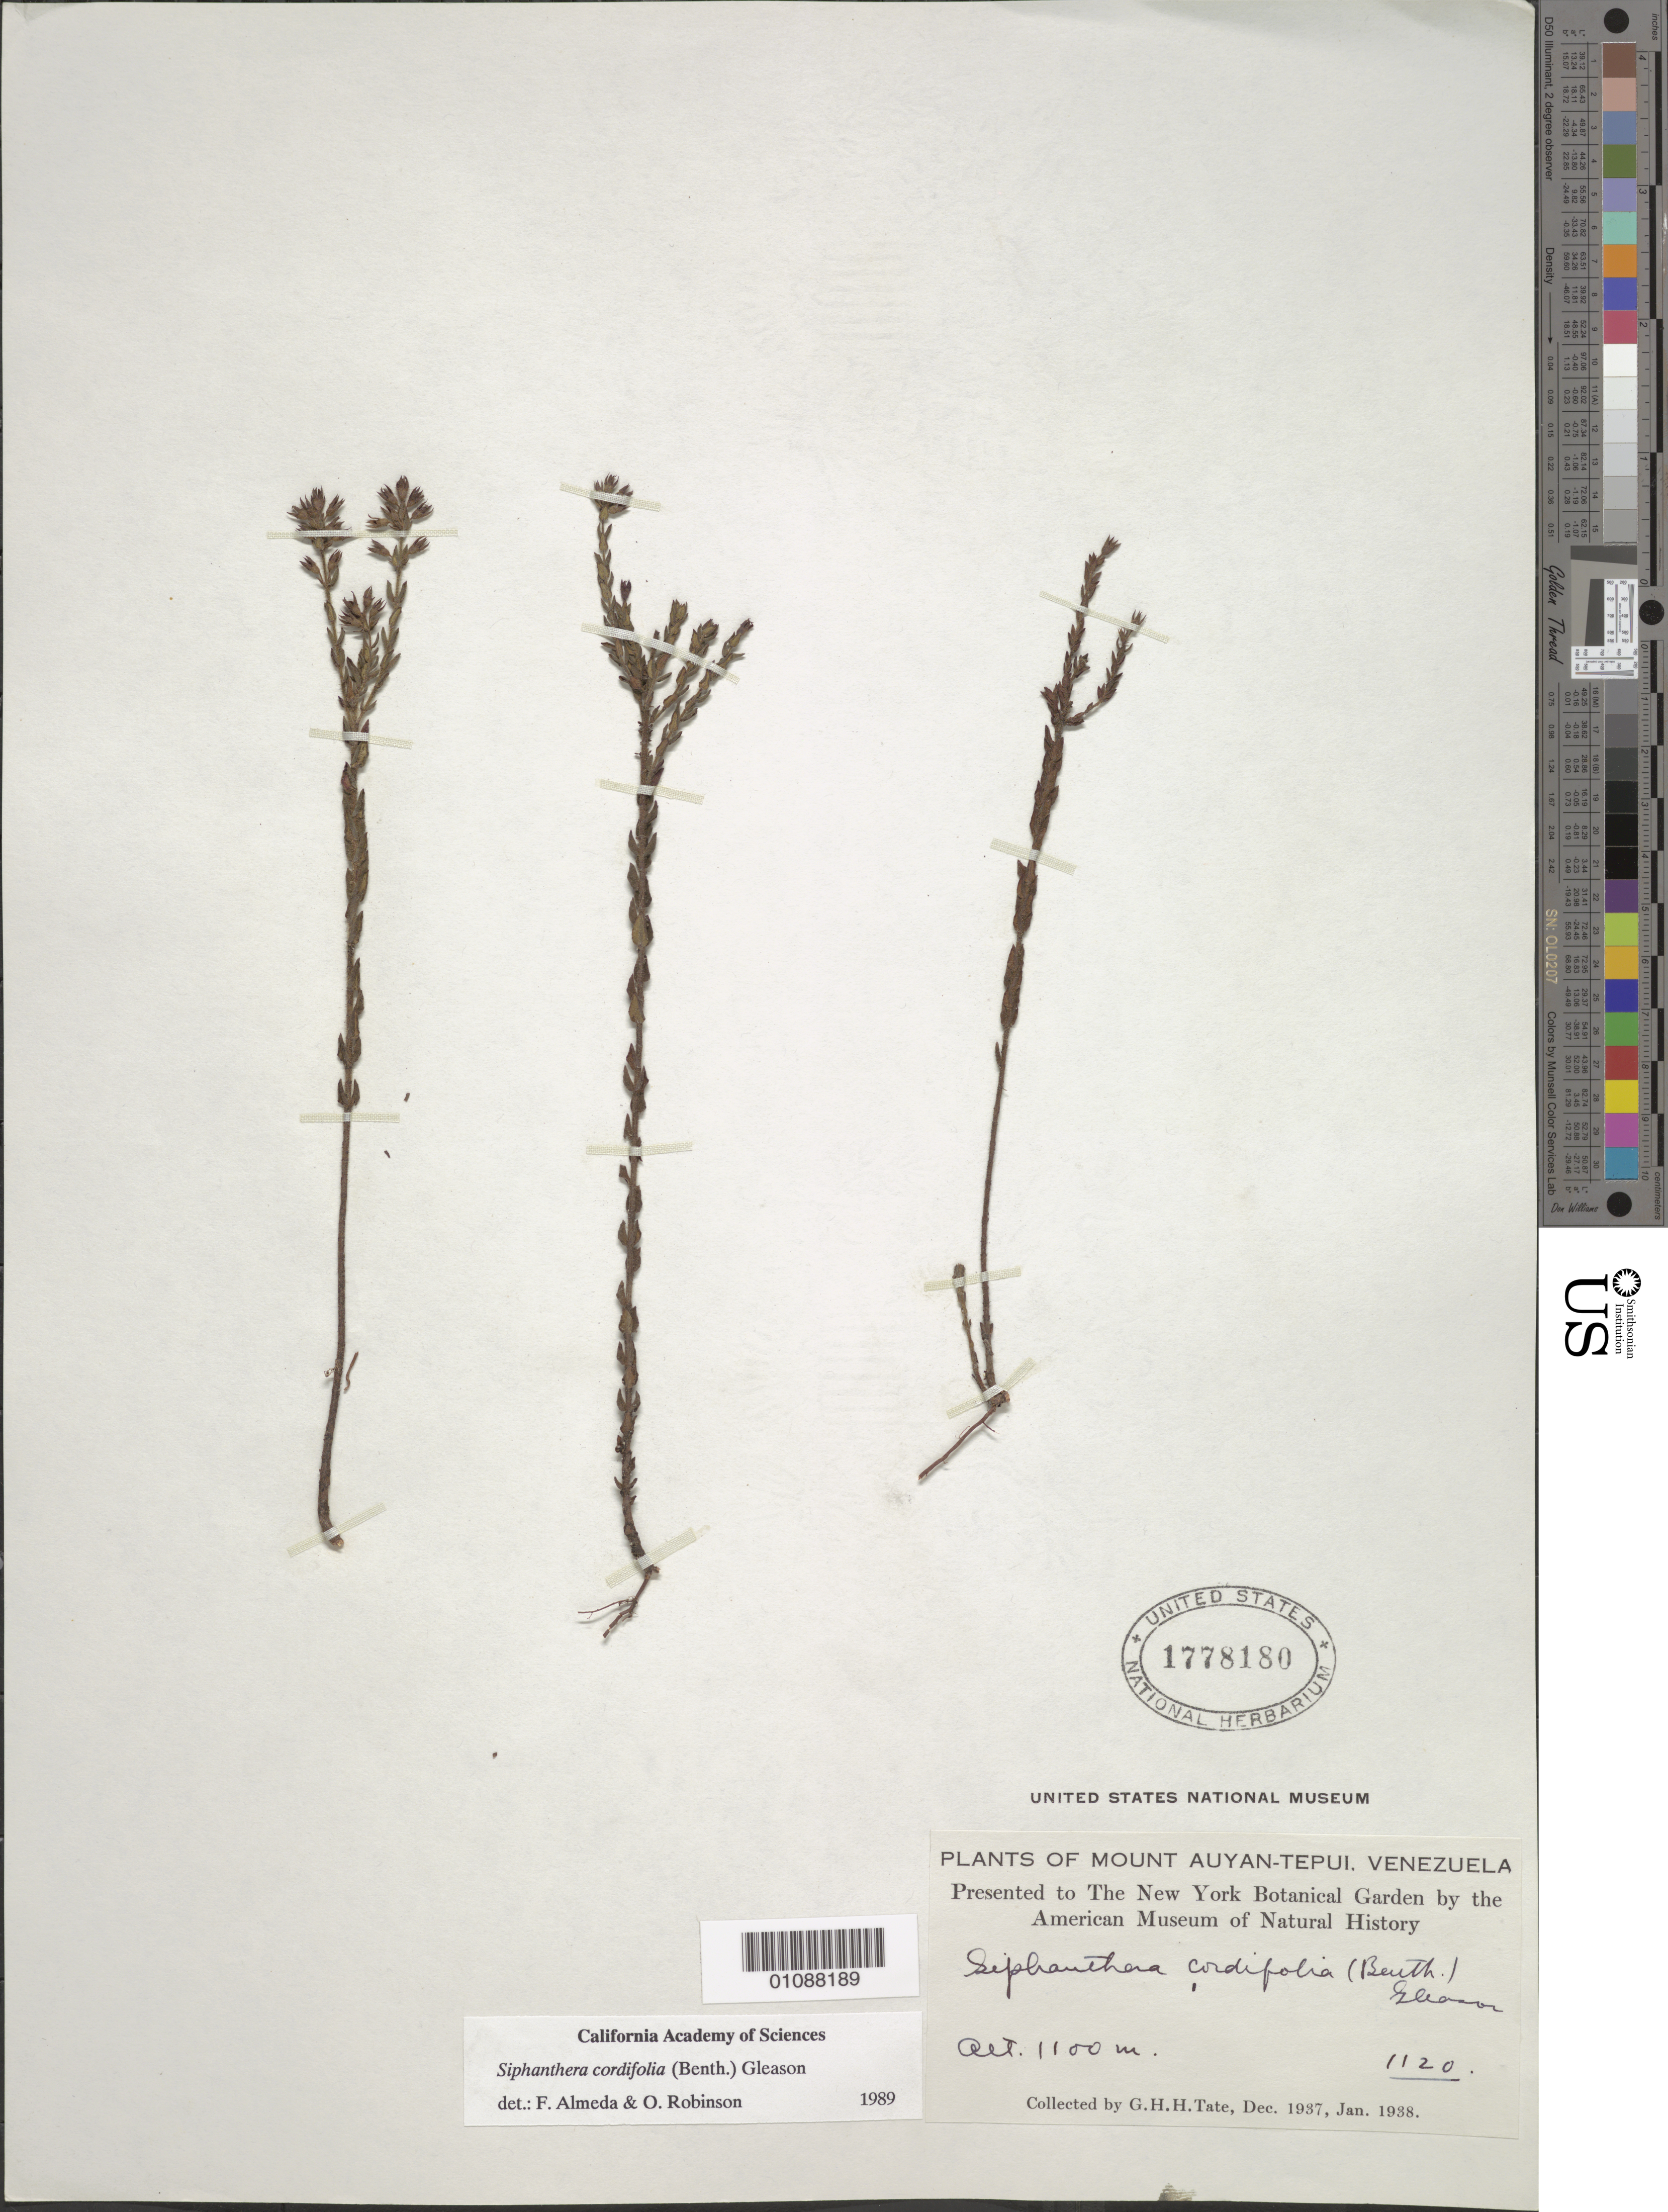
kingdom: Plantae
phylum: Tracheophyta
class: Magnoliopsida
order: Myrtales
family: Melastomataceae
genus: Siphanthera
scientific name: Siphanthera cordifolia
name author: (Benth.) Gleason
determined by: Almeda, F.; Robinson, O. R.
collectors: G. H. H.Tate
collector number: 1120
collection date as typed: Dec-37 to Jan-38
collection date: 1937-12/1938-01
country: Venezuela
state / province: Bolívar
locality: Mt. Auyan-tepuí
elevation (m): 1100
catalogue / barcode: US 1778180